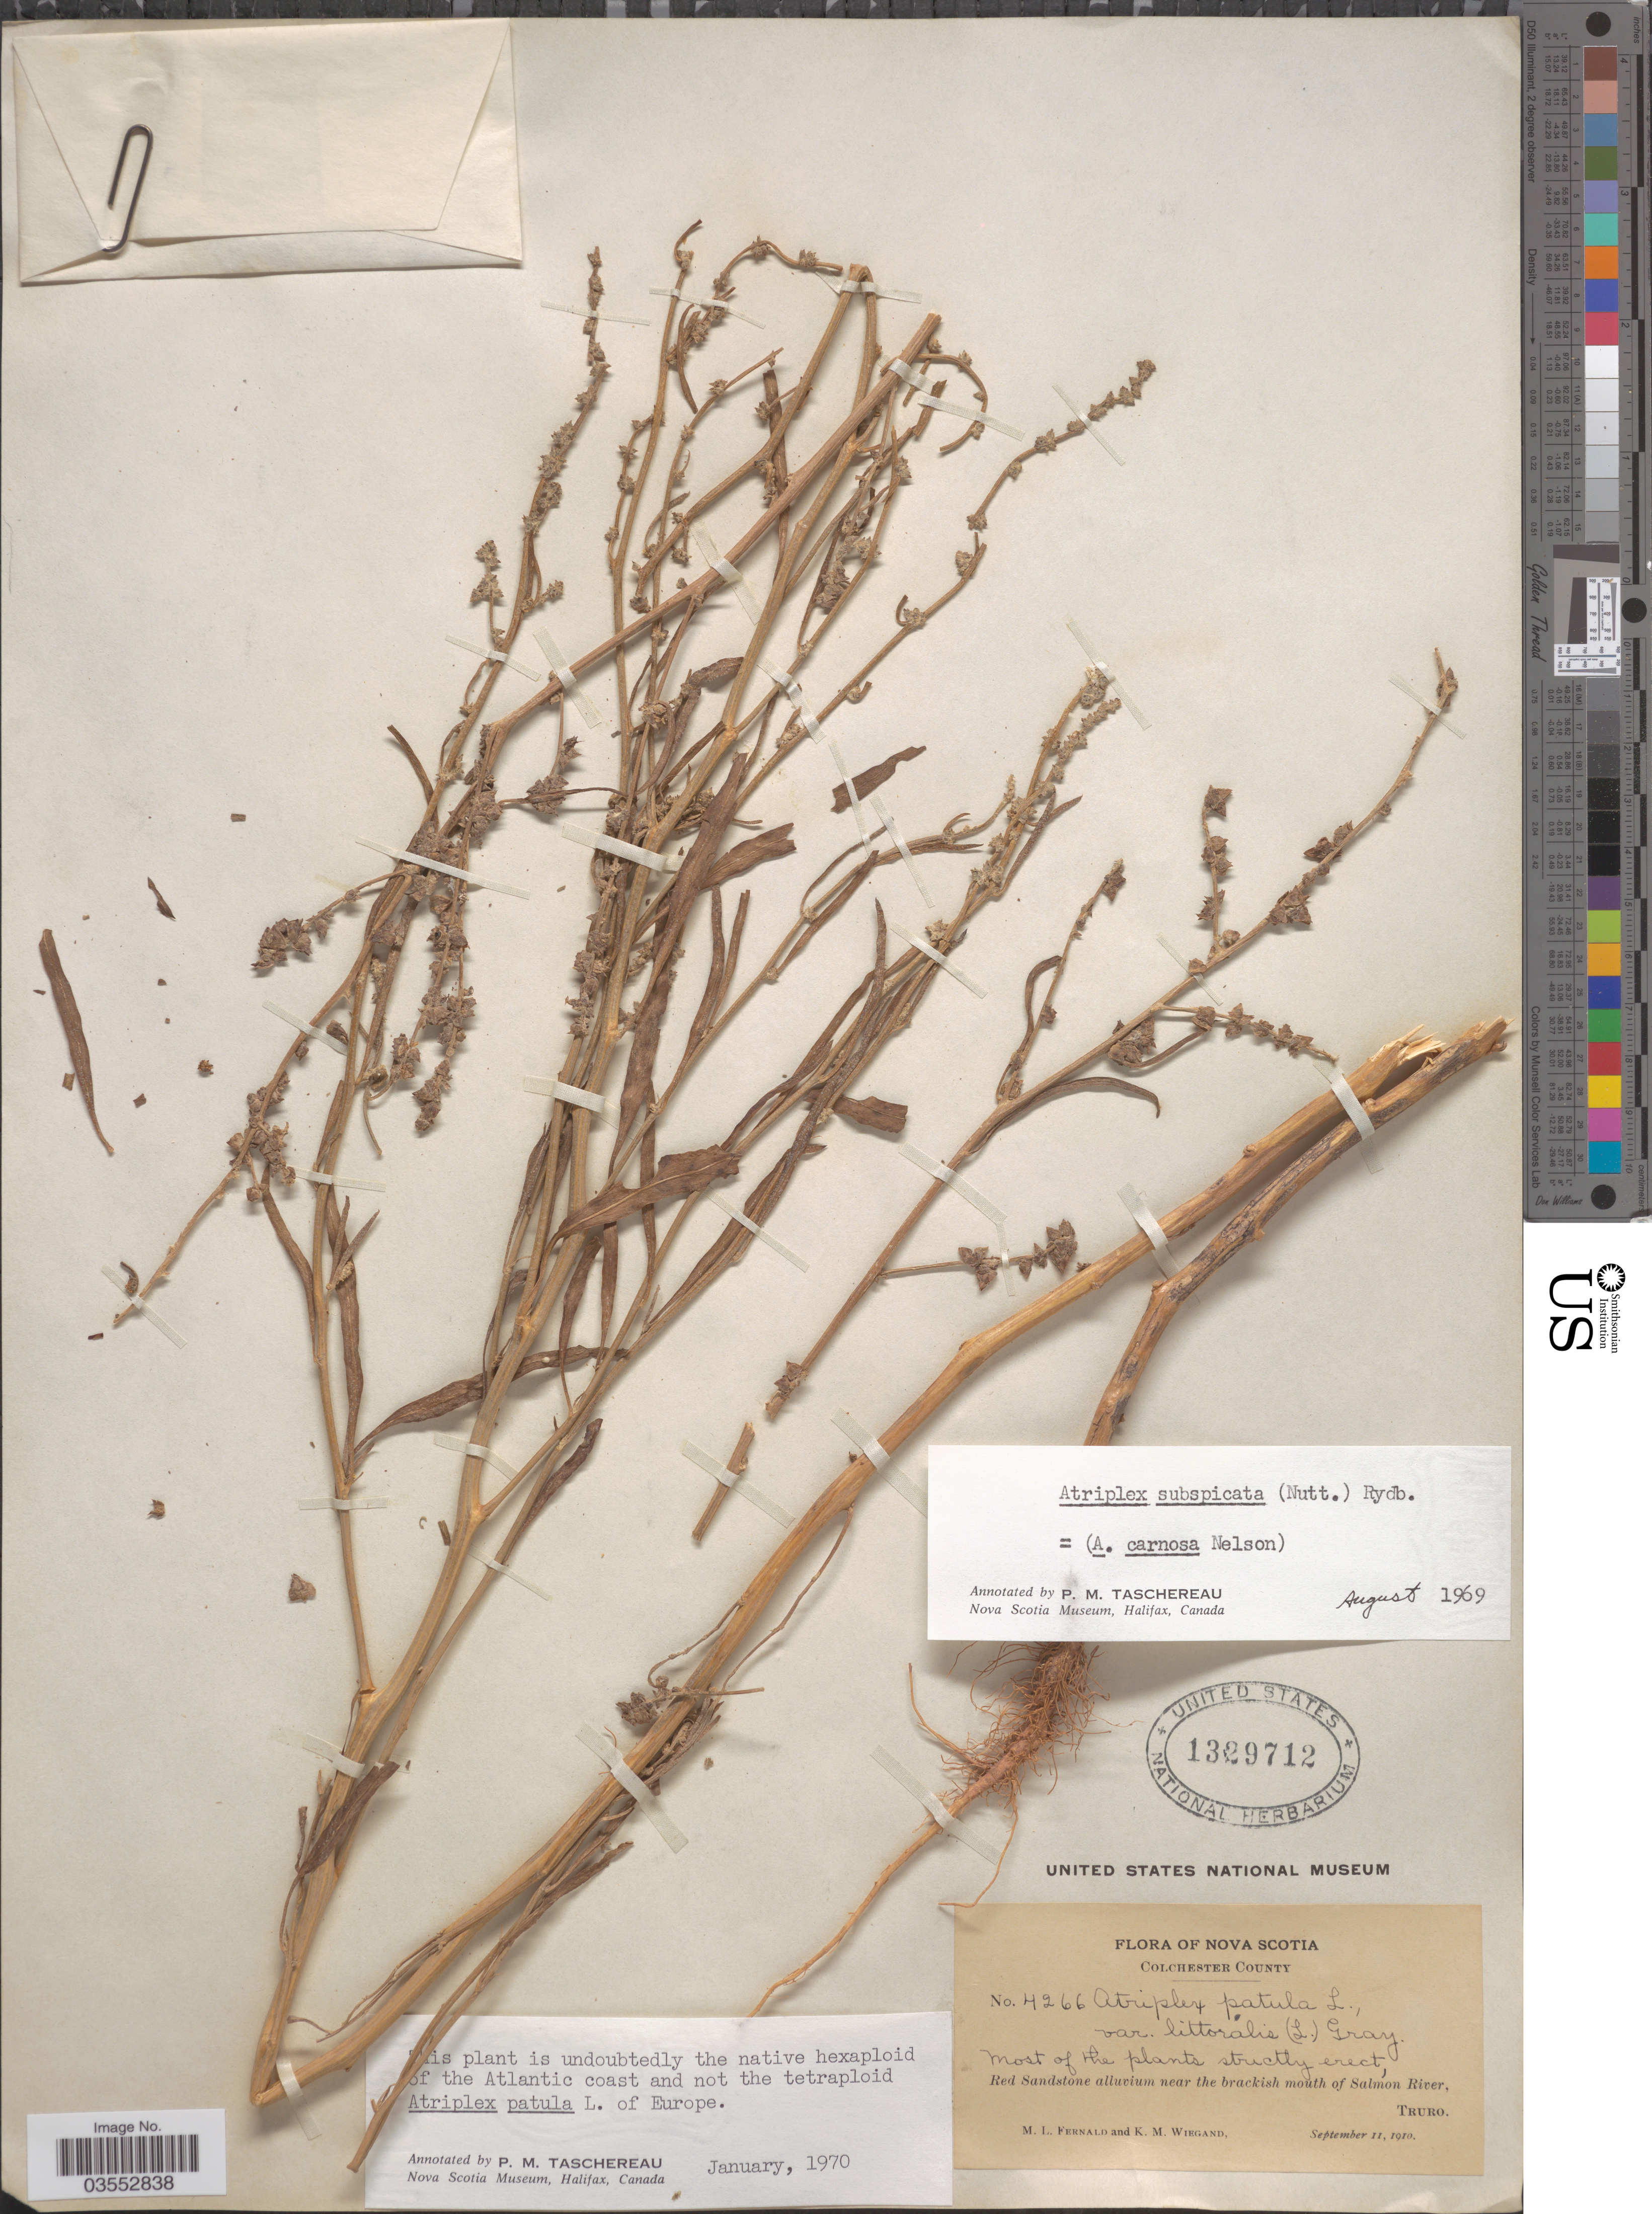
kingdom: Plantae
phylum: Tracheophyta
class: Magnoliopsida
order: Caryophyllales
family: Amaranthaceae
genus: Atriplex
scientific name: Atriplex subspicata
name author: (Nutt.) Rydb.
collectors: M. L. Fernald & K. M. Wiegand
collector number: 4266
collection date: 1910-09-11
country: Canada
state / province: Nova Scotia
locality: Colchester County. Mouth of Salmon River, Truro.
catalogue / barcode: US 1329712